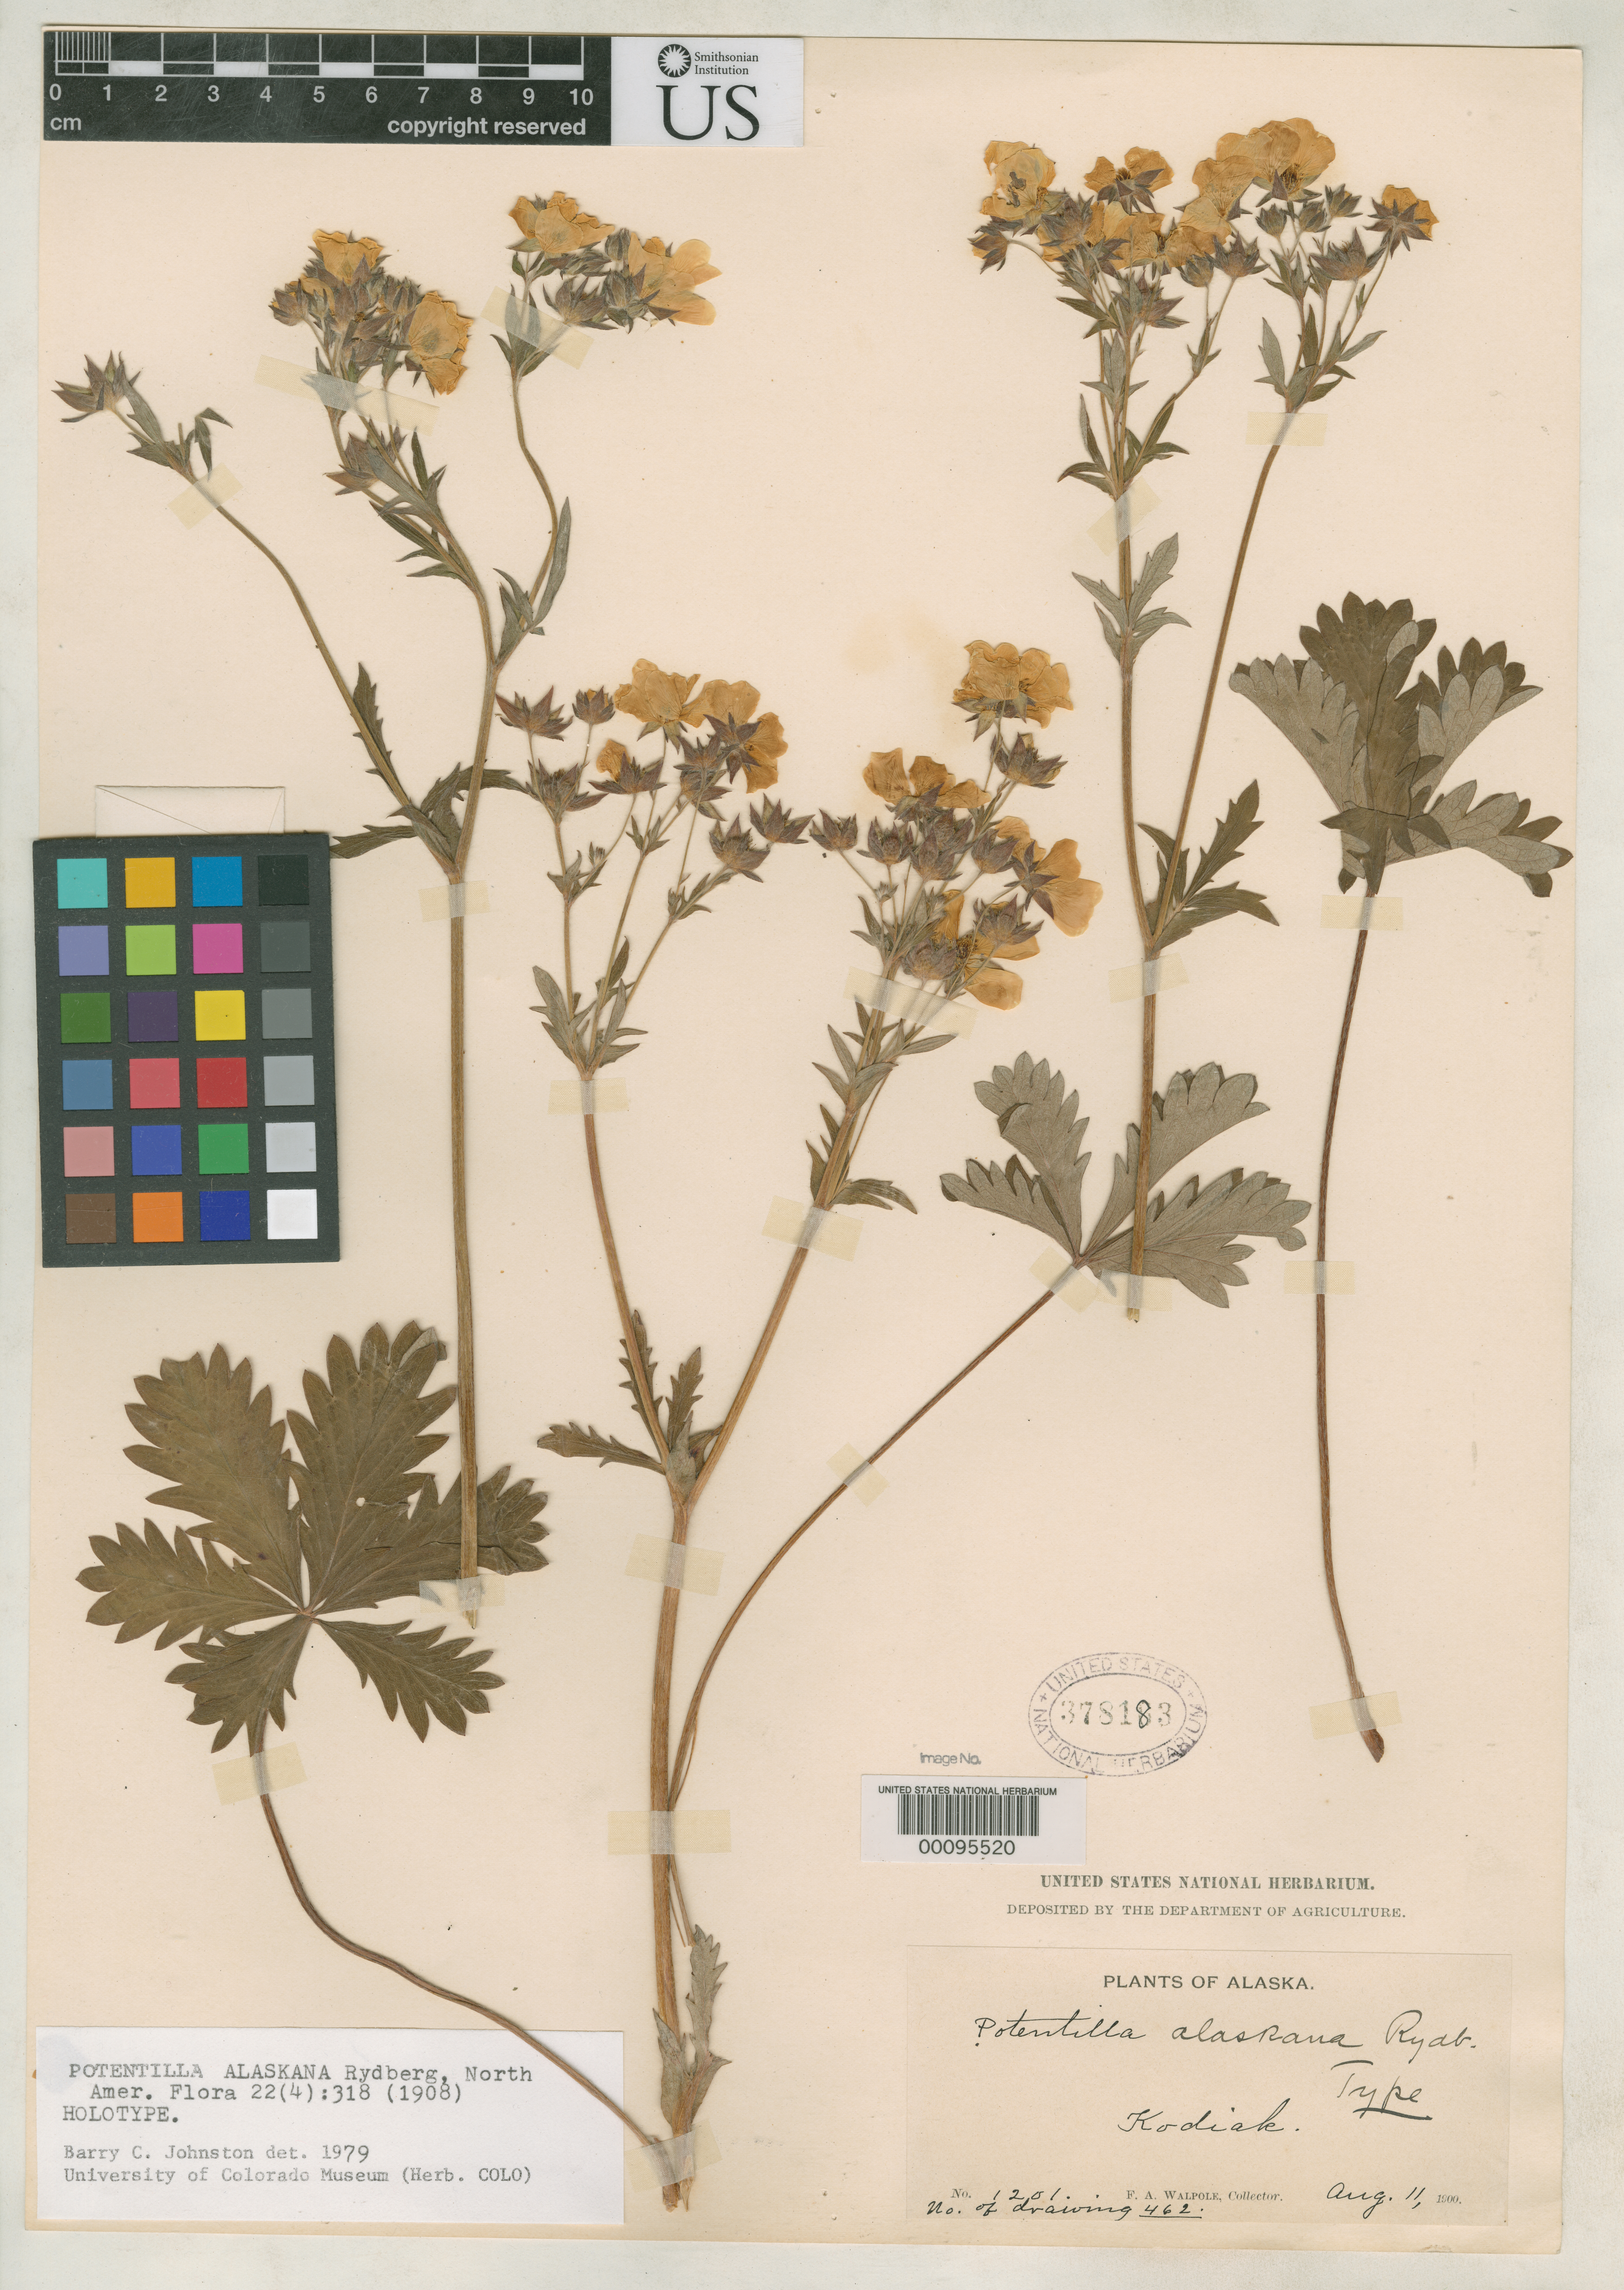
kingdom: Plantae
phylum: Tracheophyta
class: Magnoliopsida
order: Rosales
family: Rosaceae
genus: Potentilla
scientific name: Potentilla alaskana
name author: Rydb.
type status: Holotype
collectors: F. Walpole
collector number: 1201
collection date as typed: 11 Aug 1900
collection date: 1900-08-11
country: United States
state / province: Alaska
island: Kodiak Island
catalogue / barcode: US 378183